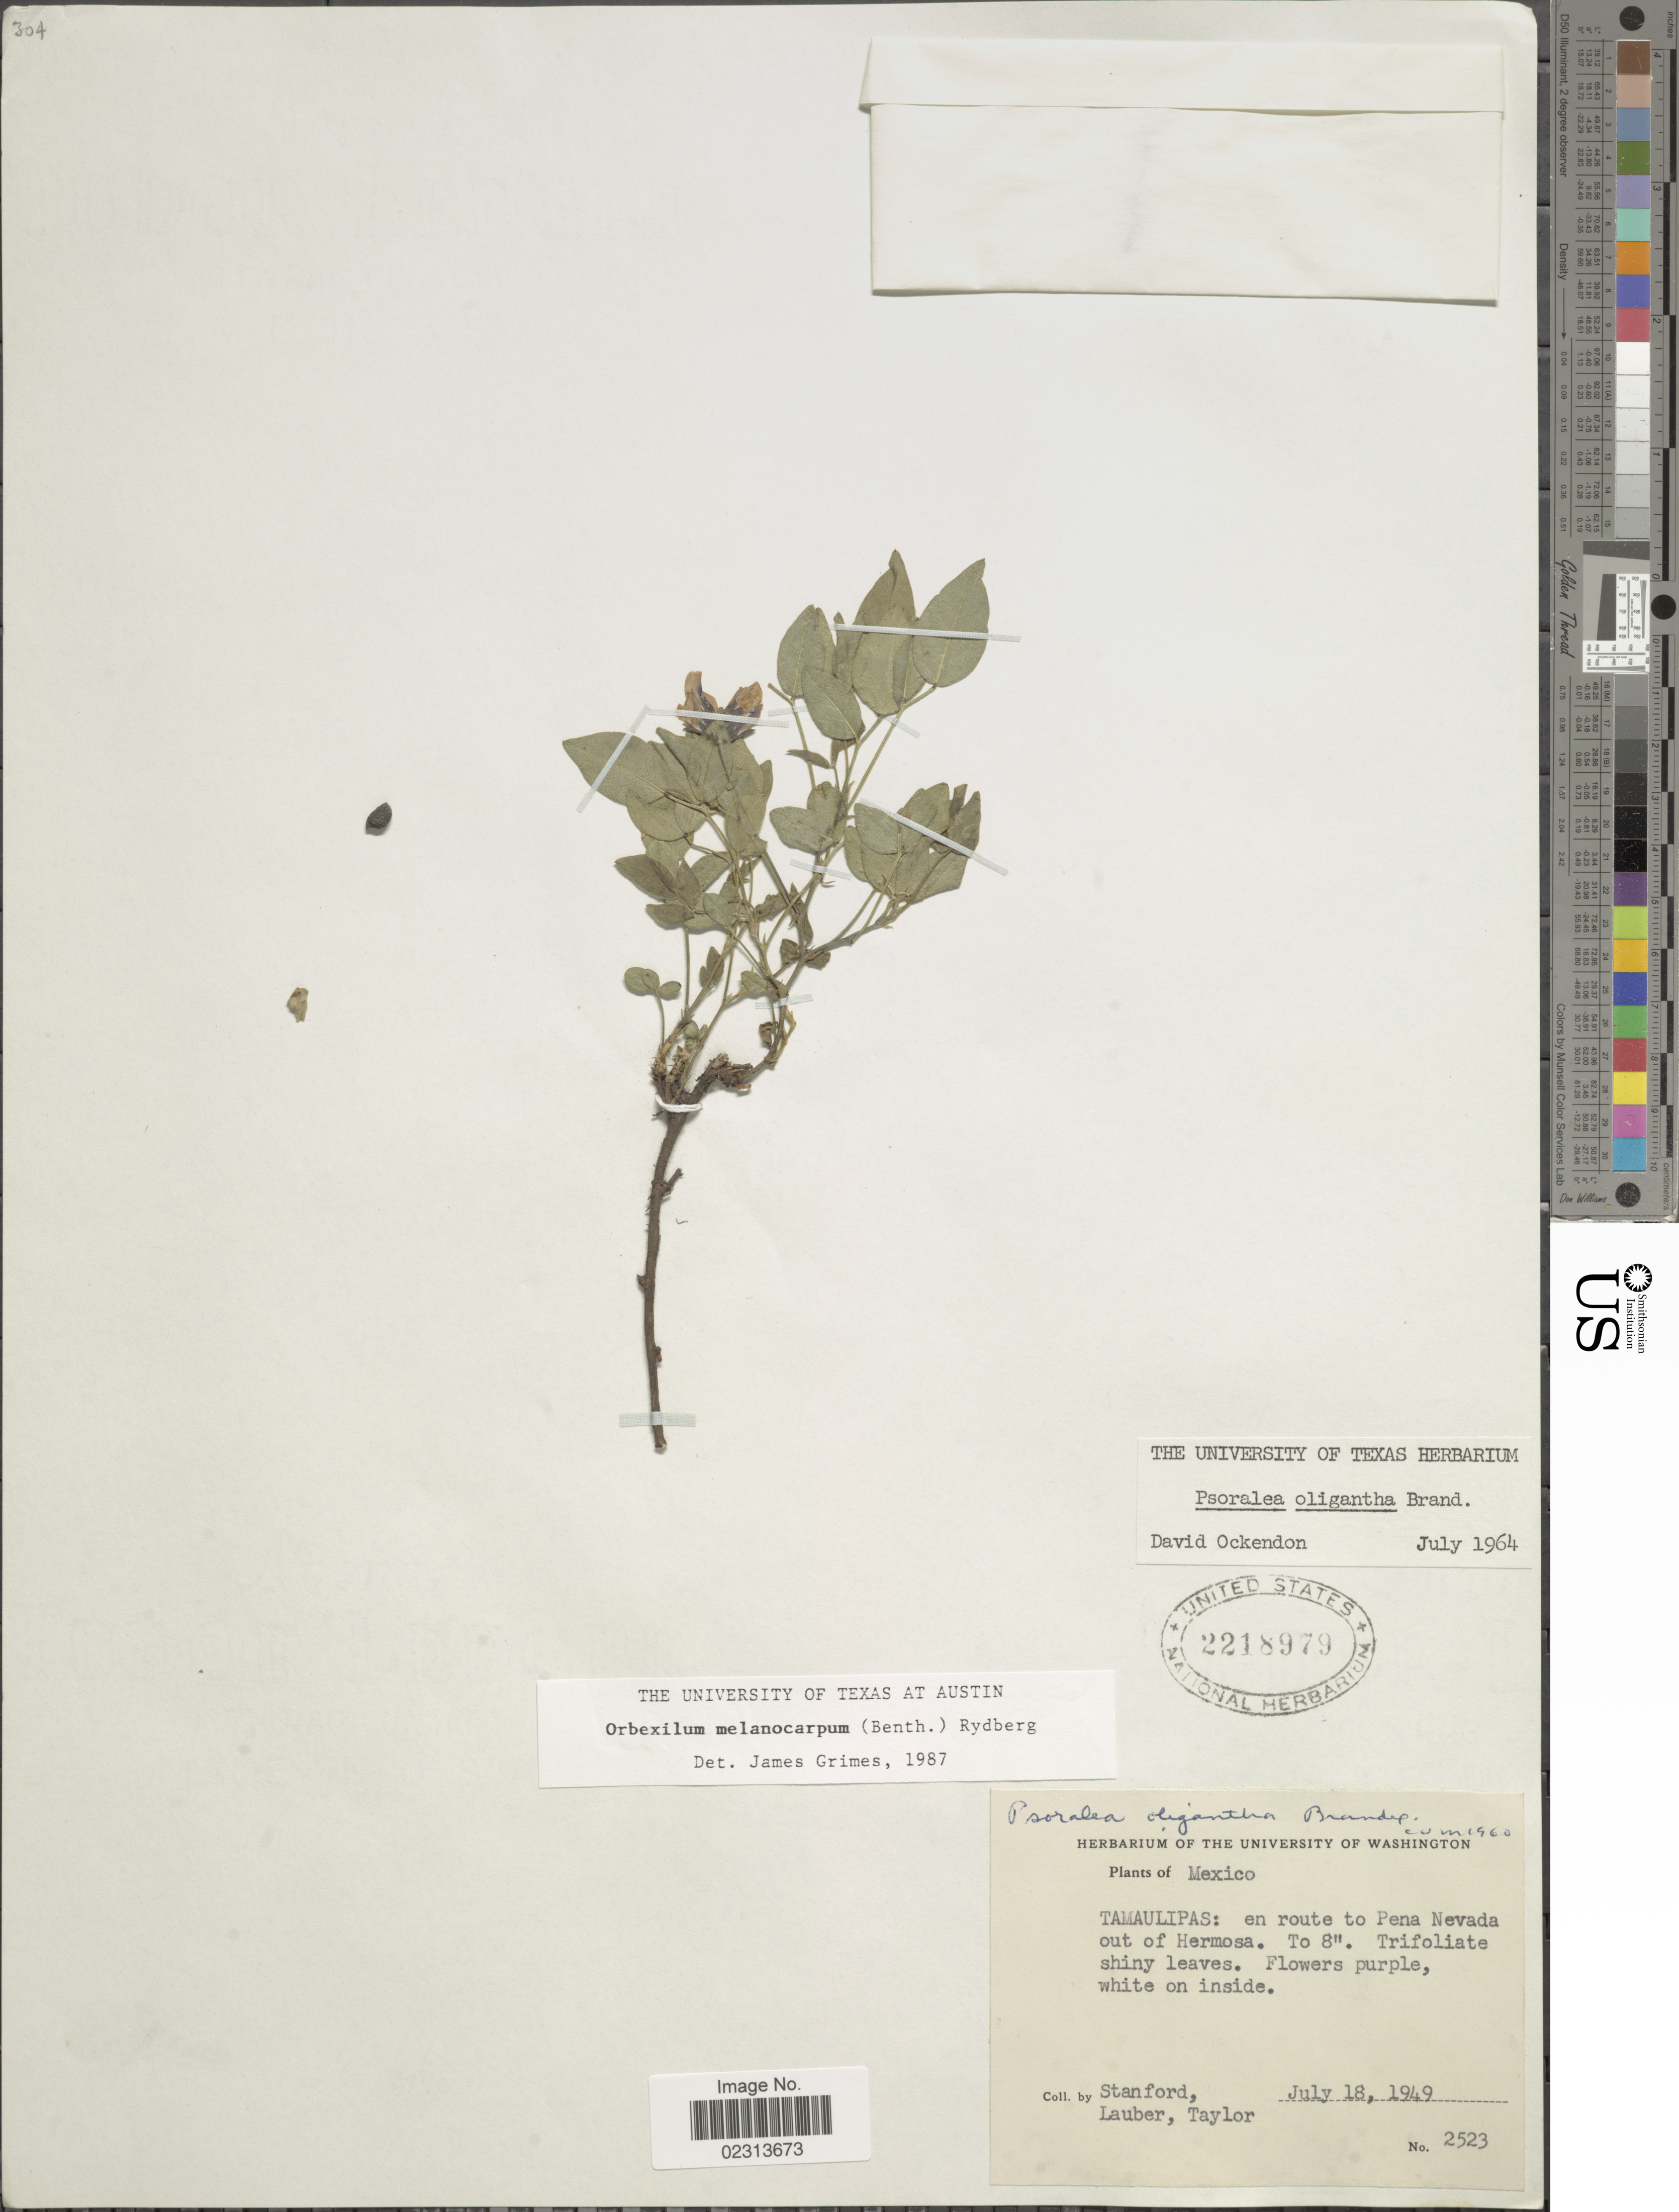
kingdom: Plantae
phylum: Tracheophyta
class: Magnoliopsida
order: Fabales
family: Fabaceae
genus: Orbexilum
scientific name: Orbexilum melanocarpum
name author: (Benth. ex Hemsl.) Rydb.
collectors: -. Stanford, Lauber, -- & -- Taylor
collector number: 2523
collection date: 1949-07-18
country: Mexico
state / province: Tamaulipas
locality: En route to Pena Nevada out of Hermosa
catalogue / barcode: US 2218979